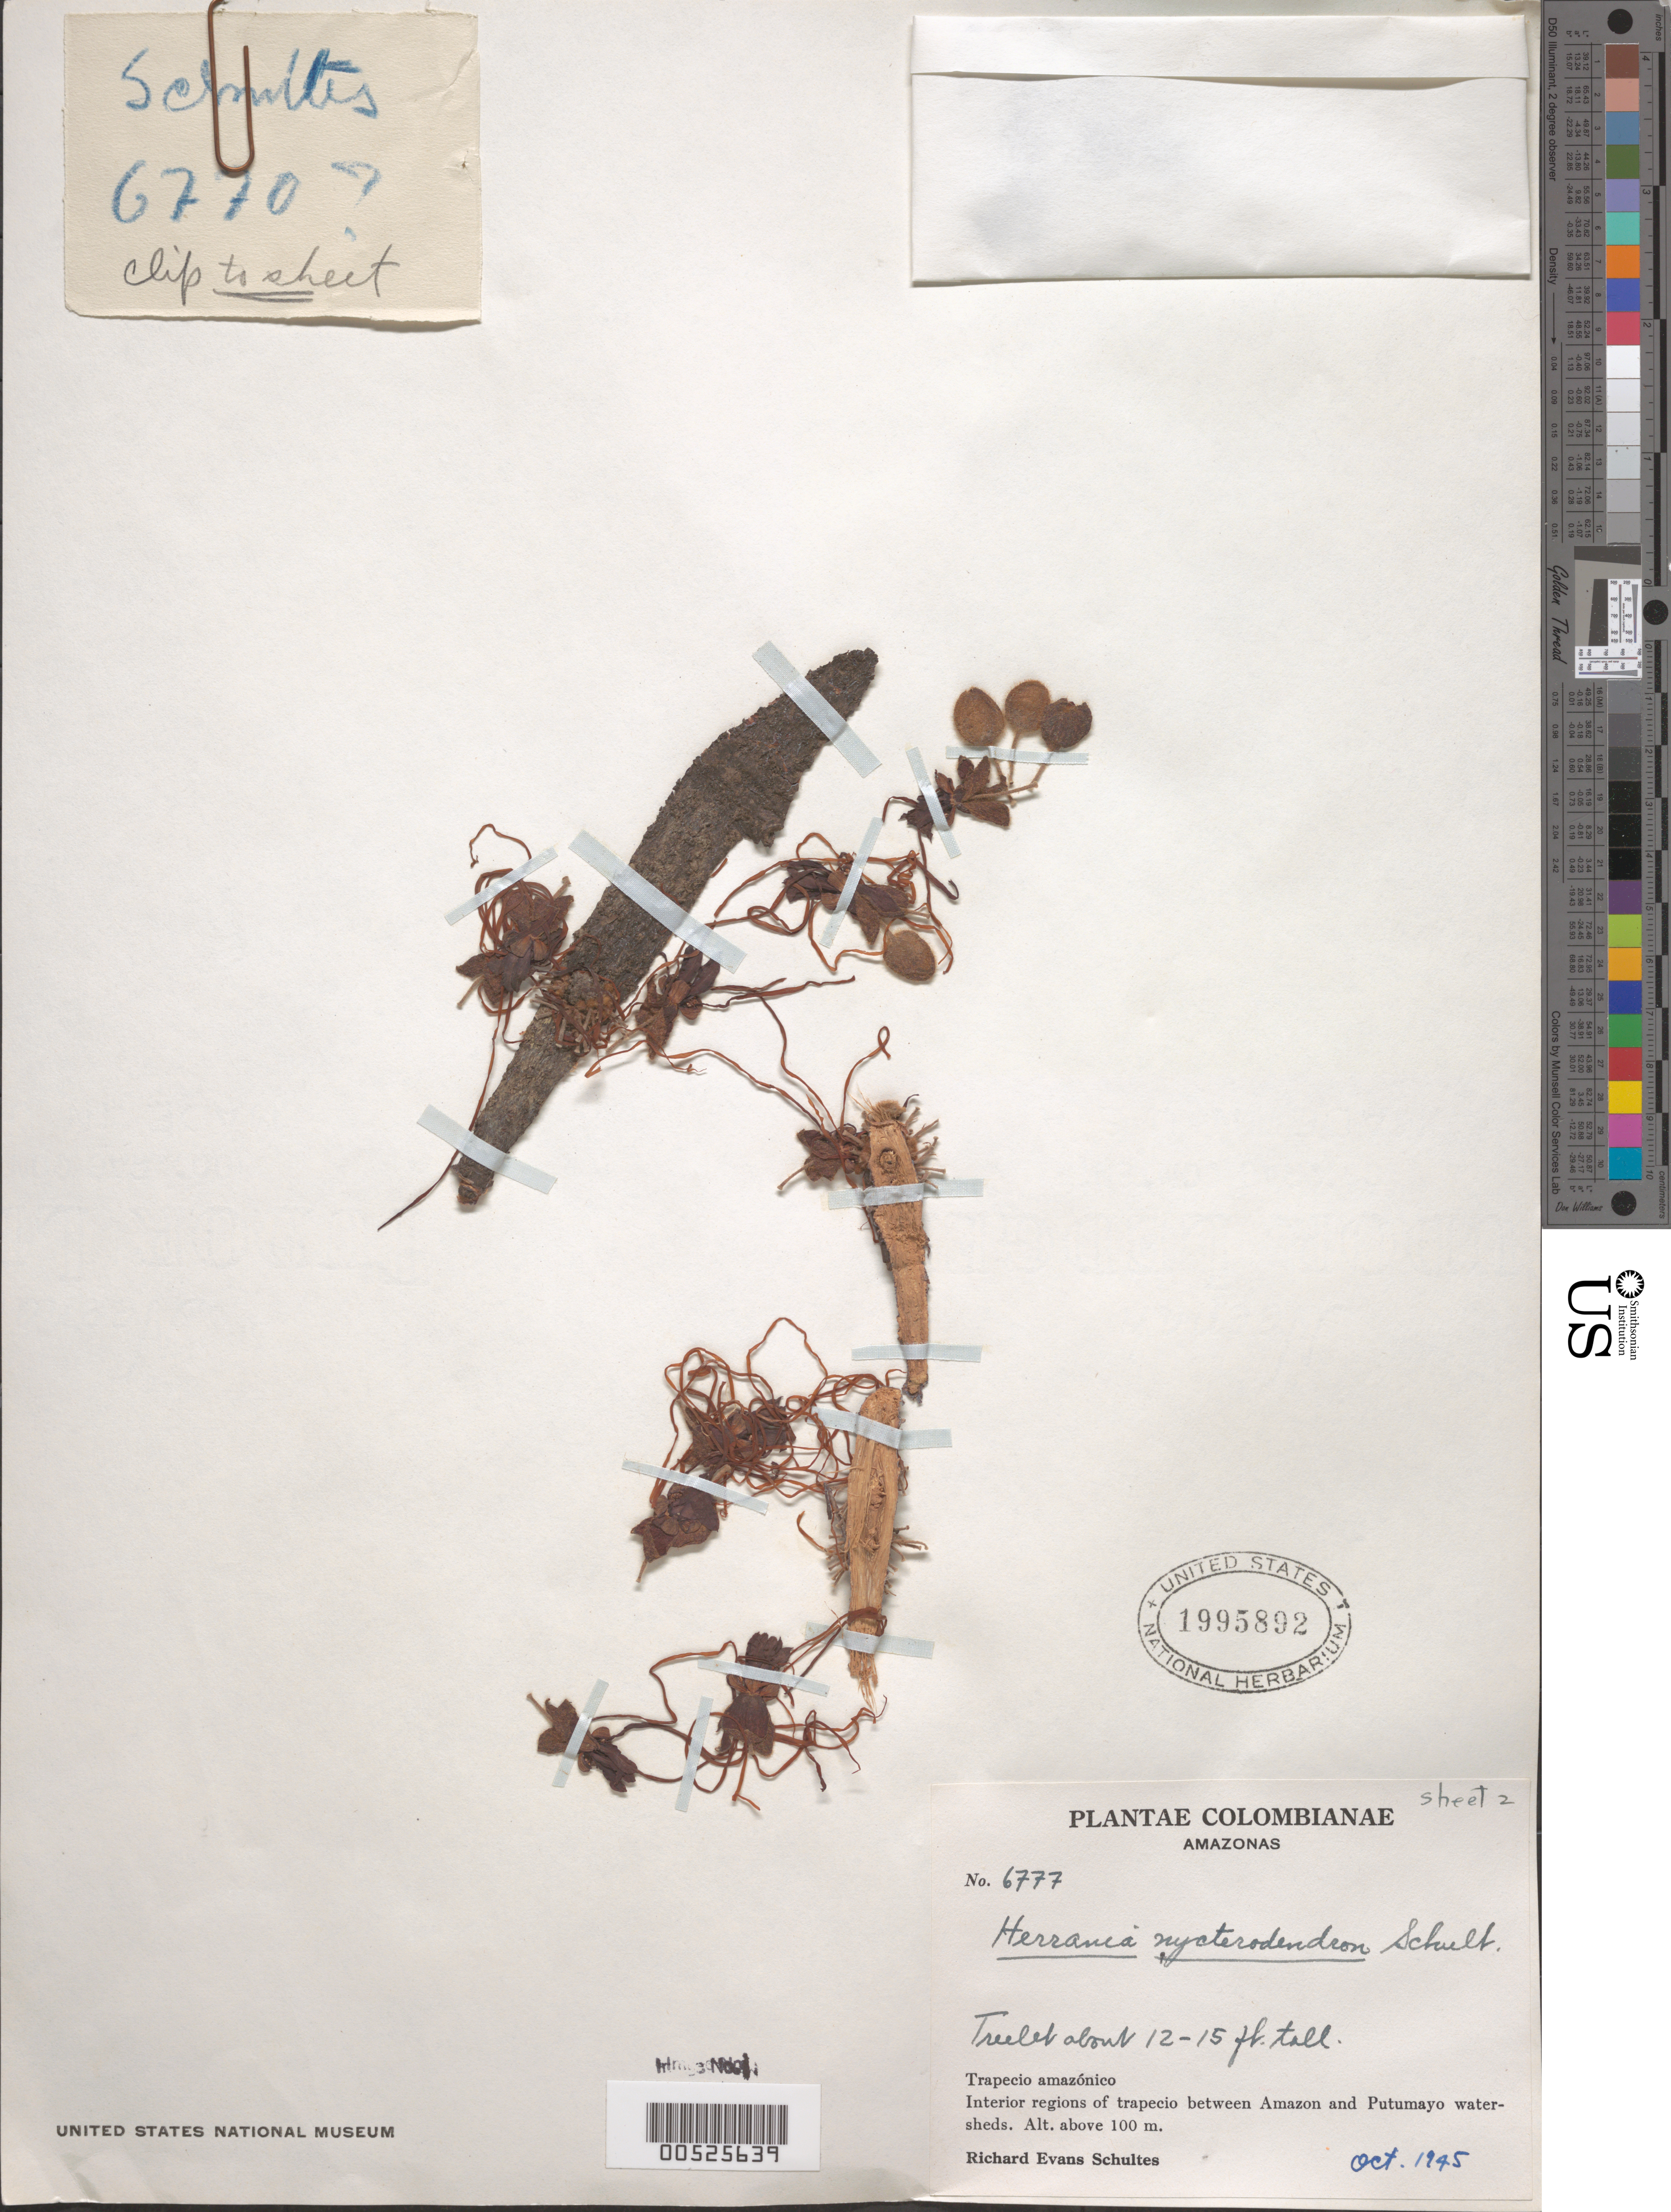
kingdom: Plantae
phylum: Tracheophyta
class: Magnoliopsida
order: Malvales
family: Malvaceae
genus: Herrania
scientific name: Herrania nycterodendron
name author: R.E. Schult.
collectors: R. E. Schultes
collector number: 6777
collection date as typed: Oct 1945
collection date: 1945-10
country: Colombia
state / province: Amazônas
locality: between Amazon and Putumayo watersheds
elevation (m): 100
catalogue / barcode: US 1995892